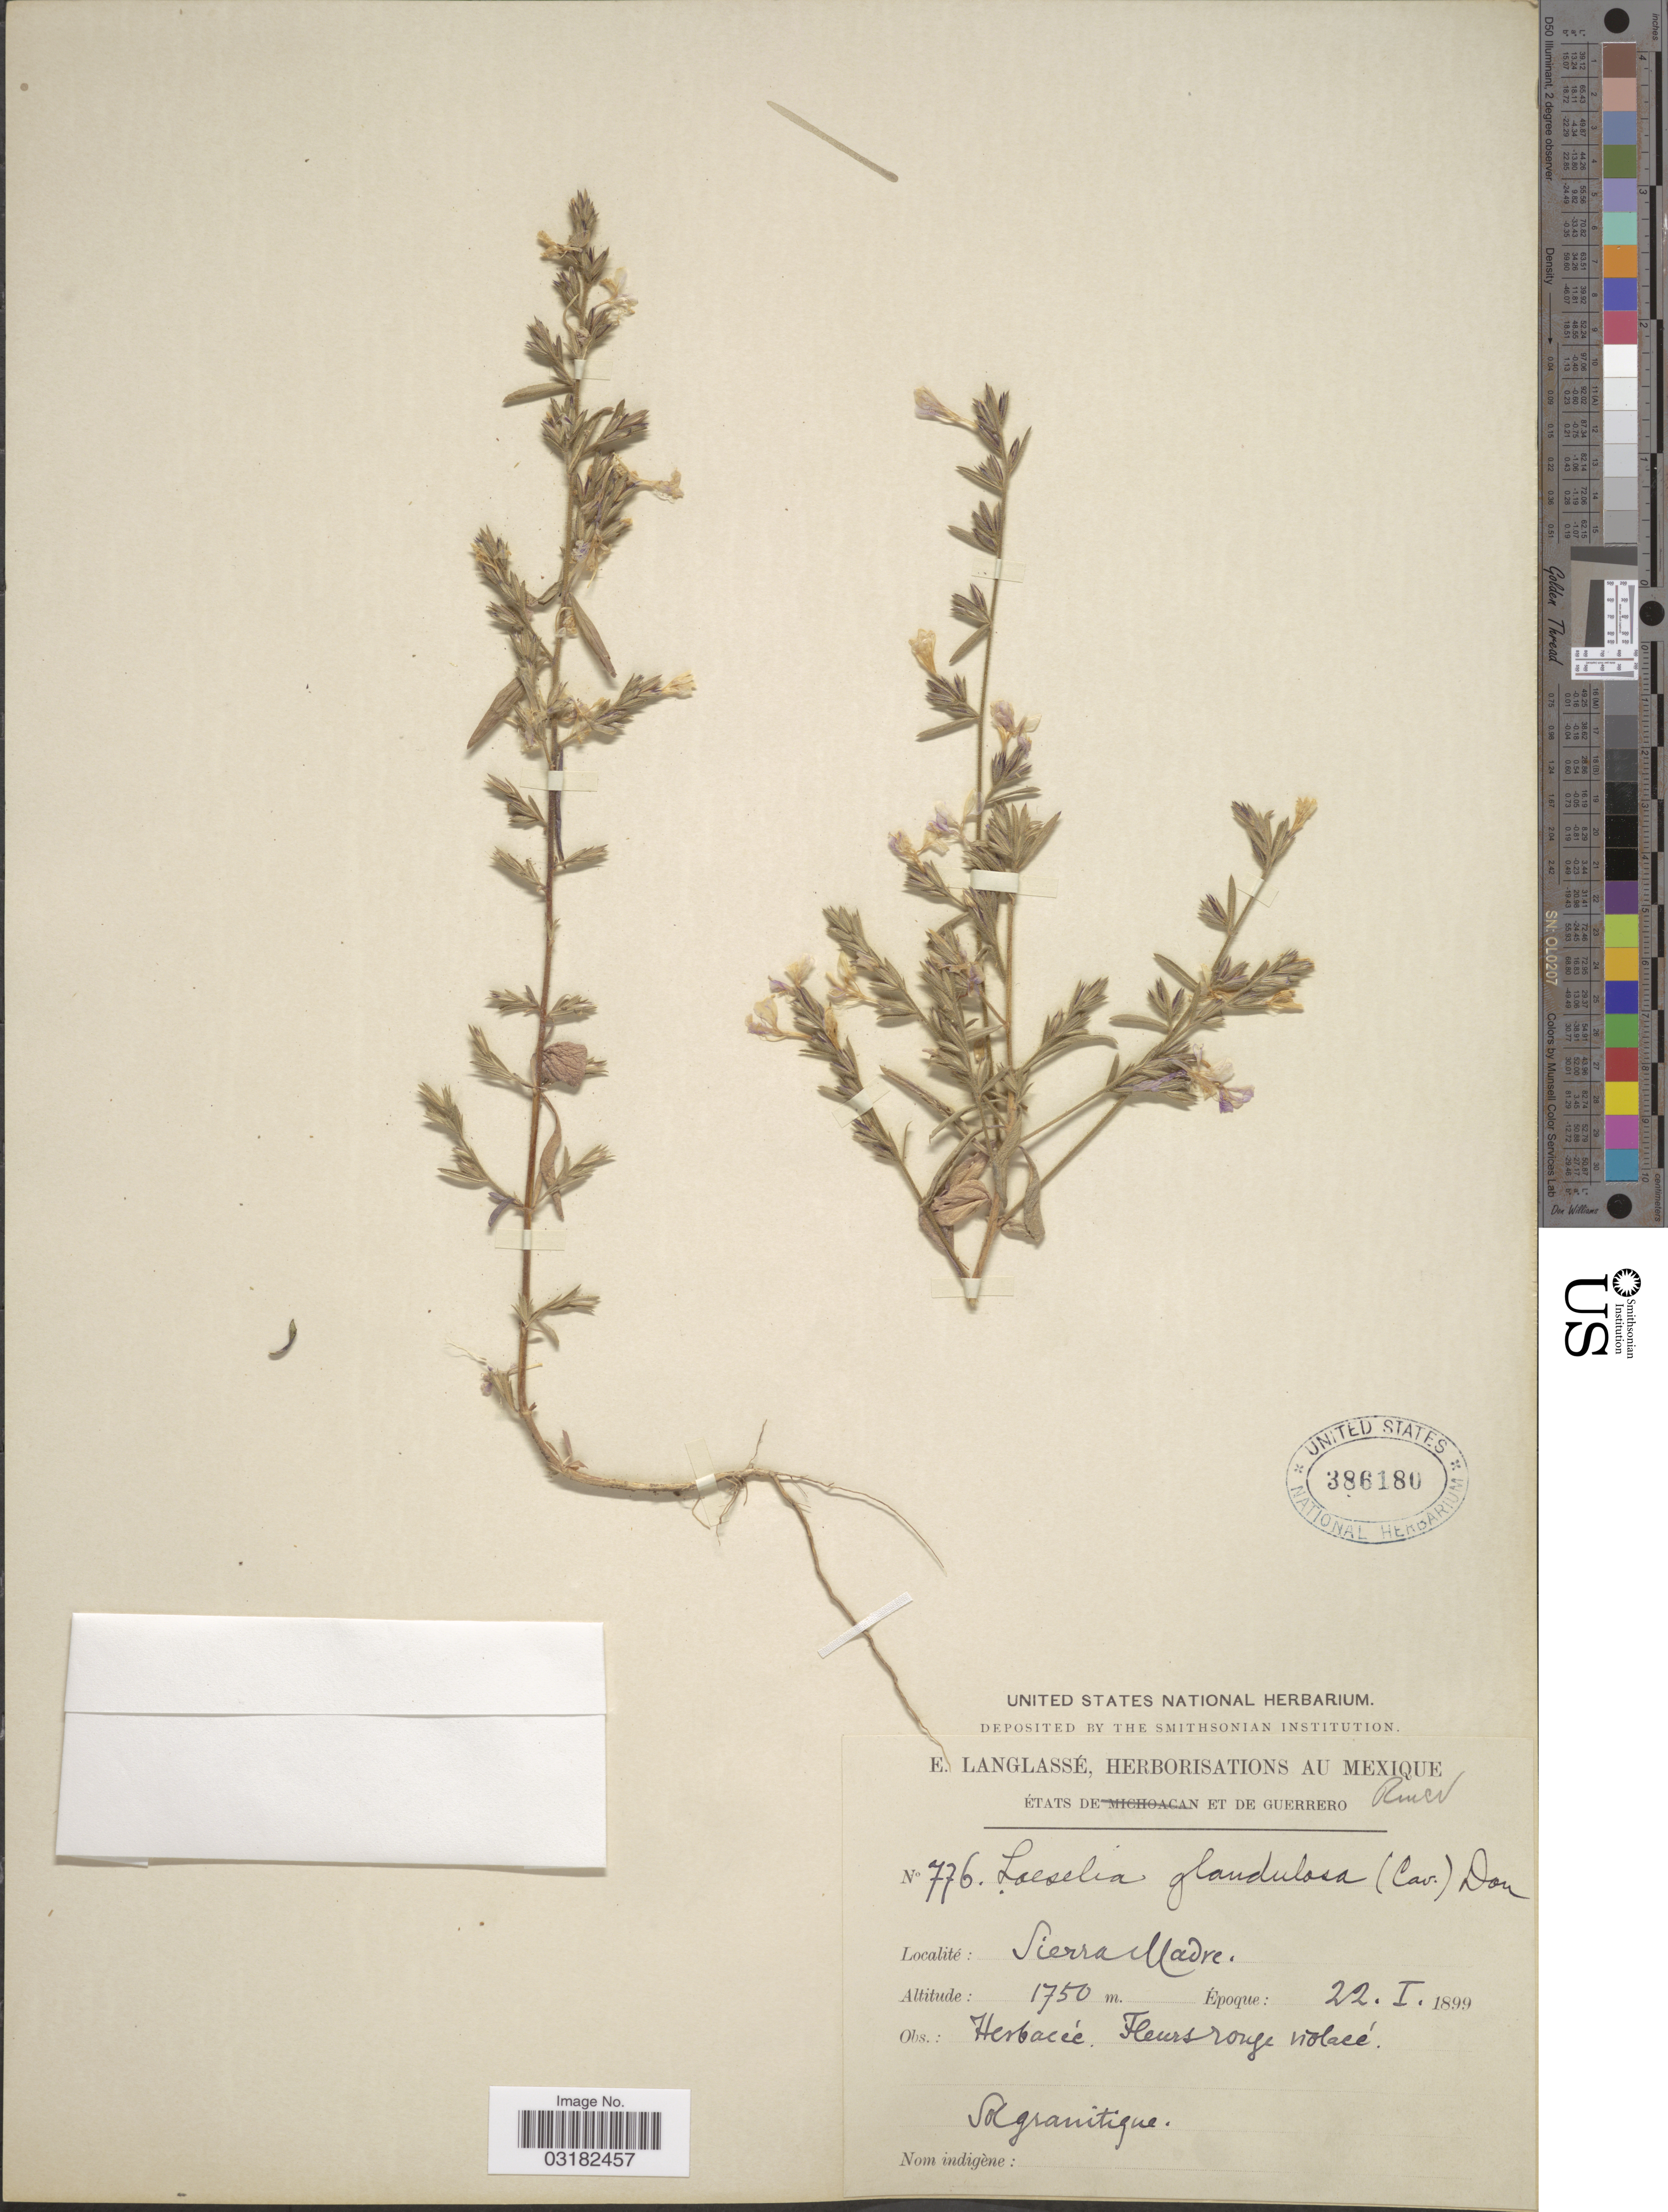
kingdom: Plantae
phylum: Tracheophyta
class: Magnoliopsida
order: Ericales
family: Polemoniaceae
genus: Loeselia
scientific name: Loeselia glandulosa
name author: (Cav.) G. Don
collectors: E. Langlassé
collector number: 776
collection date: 1899-01-22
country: Mexico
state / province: Guerrero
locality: Sierra Madre.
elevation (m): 1750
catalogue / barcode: US 386180